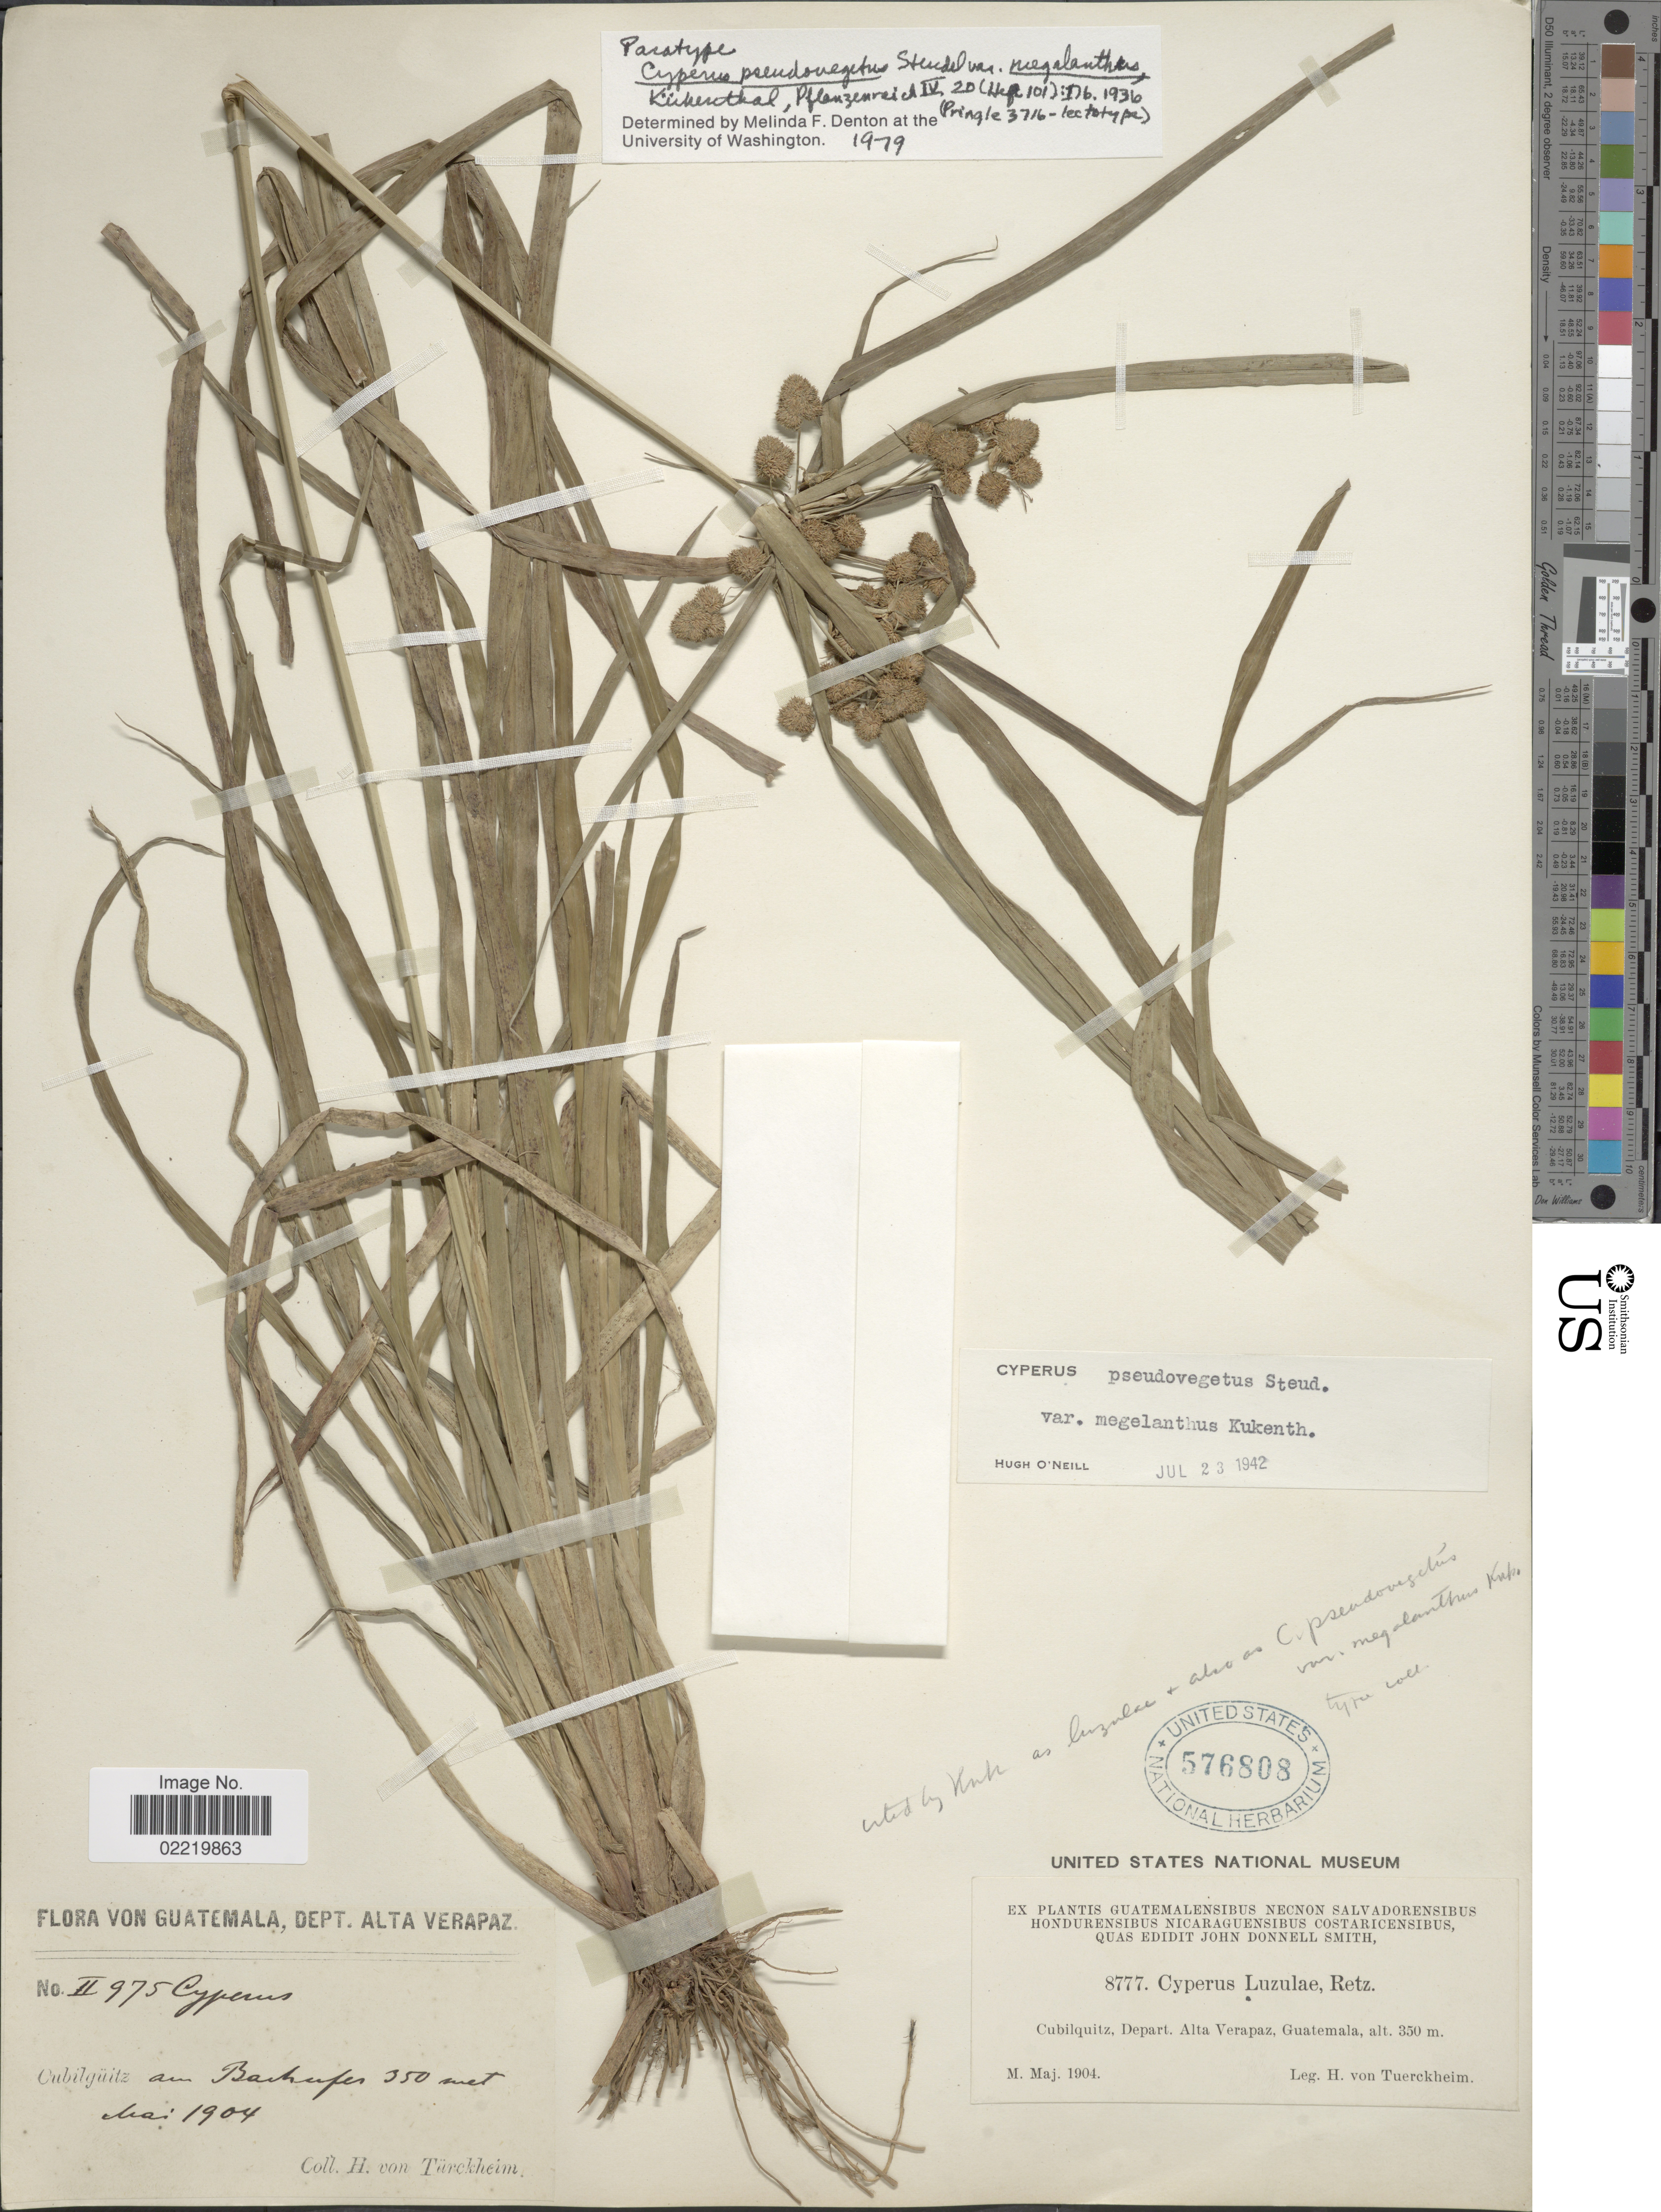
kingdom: Plantae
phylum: Tracheophyta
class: Liliopsida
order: Poales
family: Cyperaceae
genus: Cyperus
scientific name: Cyperus pseudovegetus var. megalanthus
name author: Kük. in Engl.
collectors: H. von Türckheim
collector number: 8777/II 975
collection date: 1904-05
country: Guatemala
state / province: Alta Verapaz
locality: Cubilguitz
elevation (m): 350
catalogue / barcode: US 576808